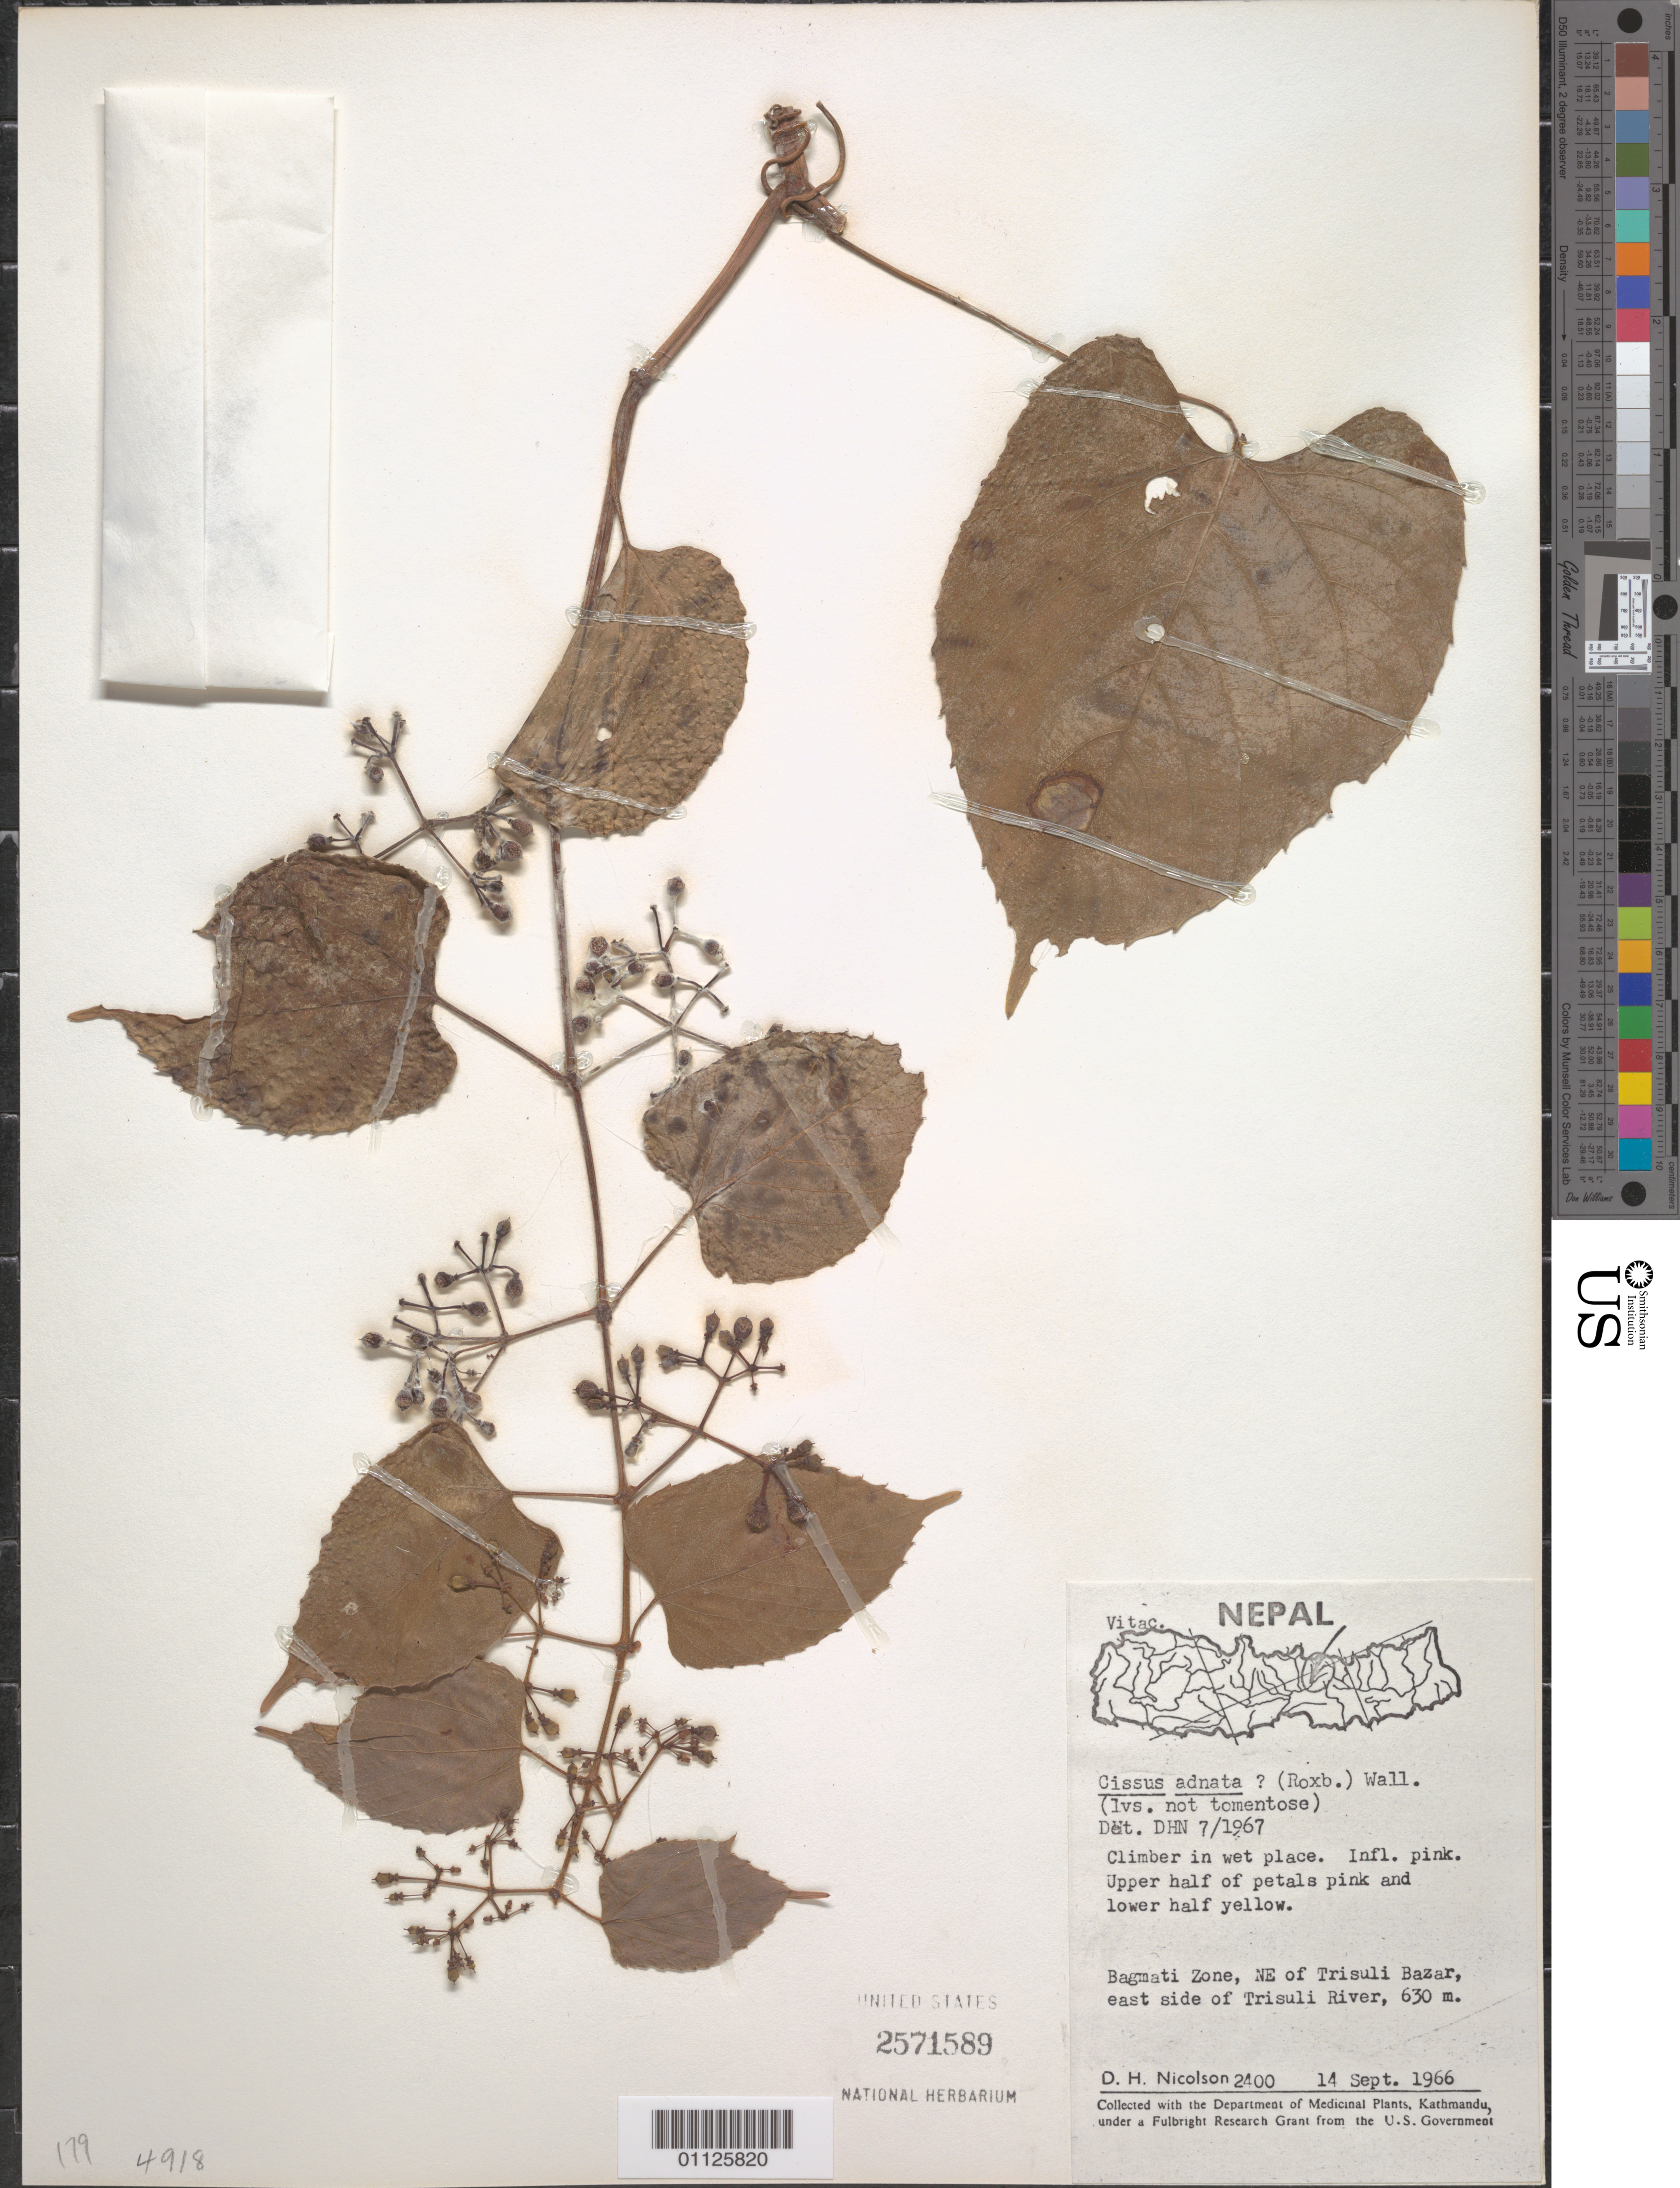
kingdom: Plantae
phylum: Tracheophyta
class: Magnoliopsida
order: Vitales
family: Vitaceae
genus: Cissus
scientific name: Cissus adnata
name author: Roxb.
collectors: D. H. Nicolson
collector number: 2400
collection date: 1966-09-14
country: Nepal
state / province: Bagmati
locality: NE of Trisuli Bazar, E side of Trisuli River.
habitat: Climber in wet place.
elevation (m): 630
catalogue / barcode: US 2571589